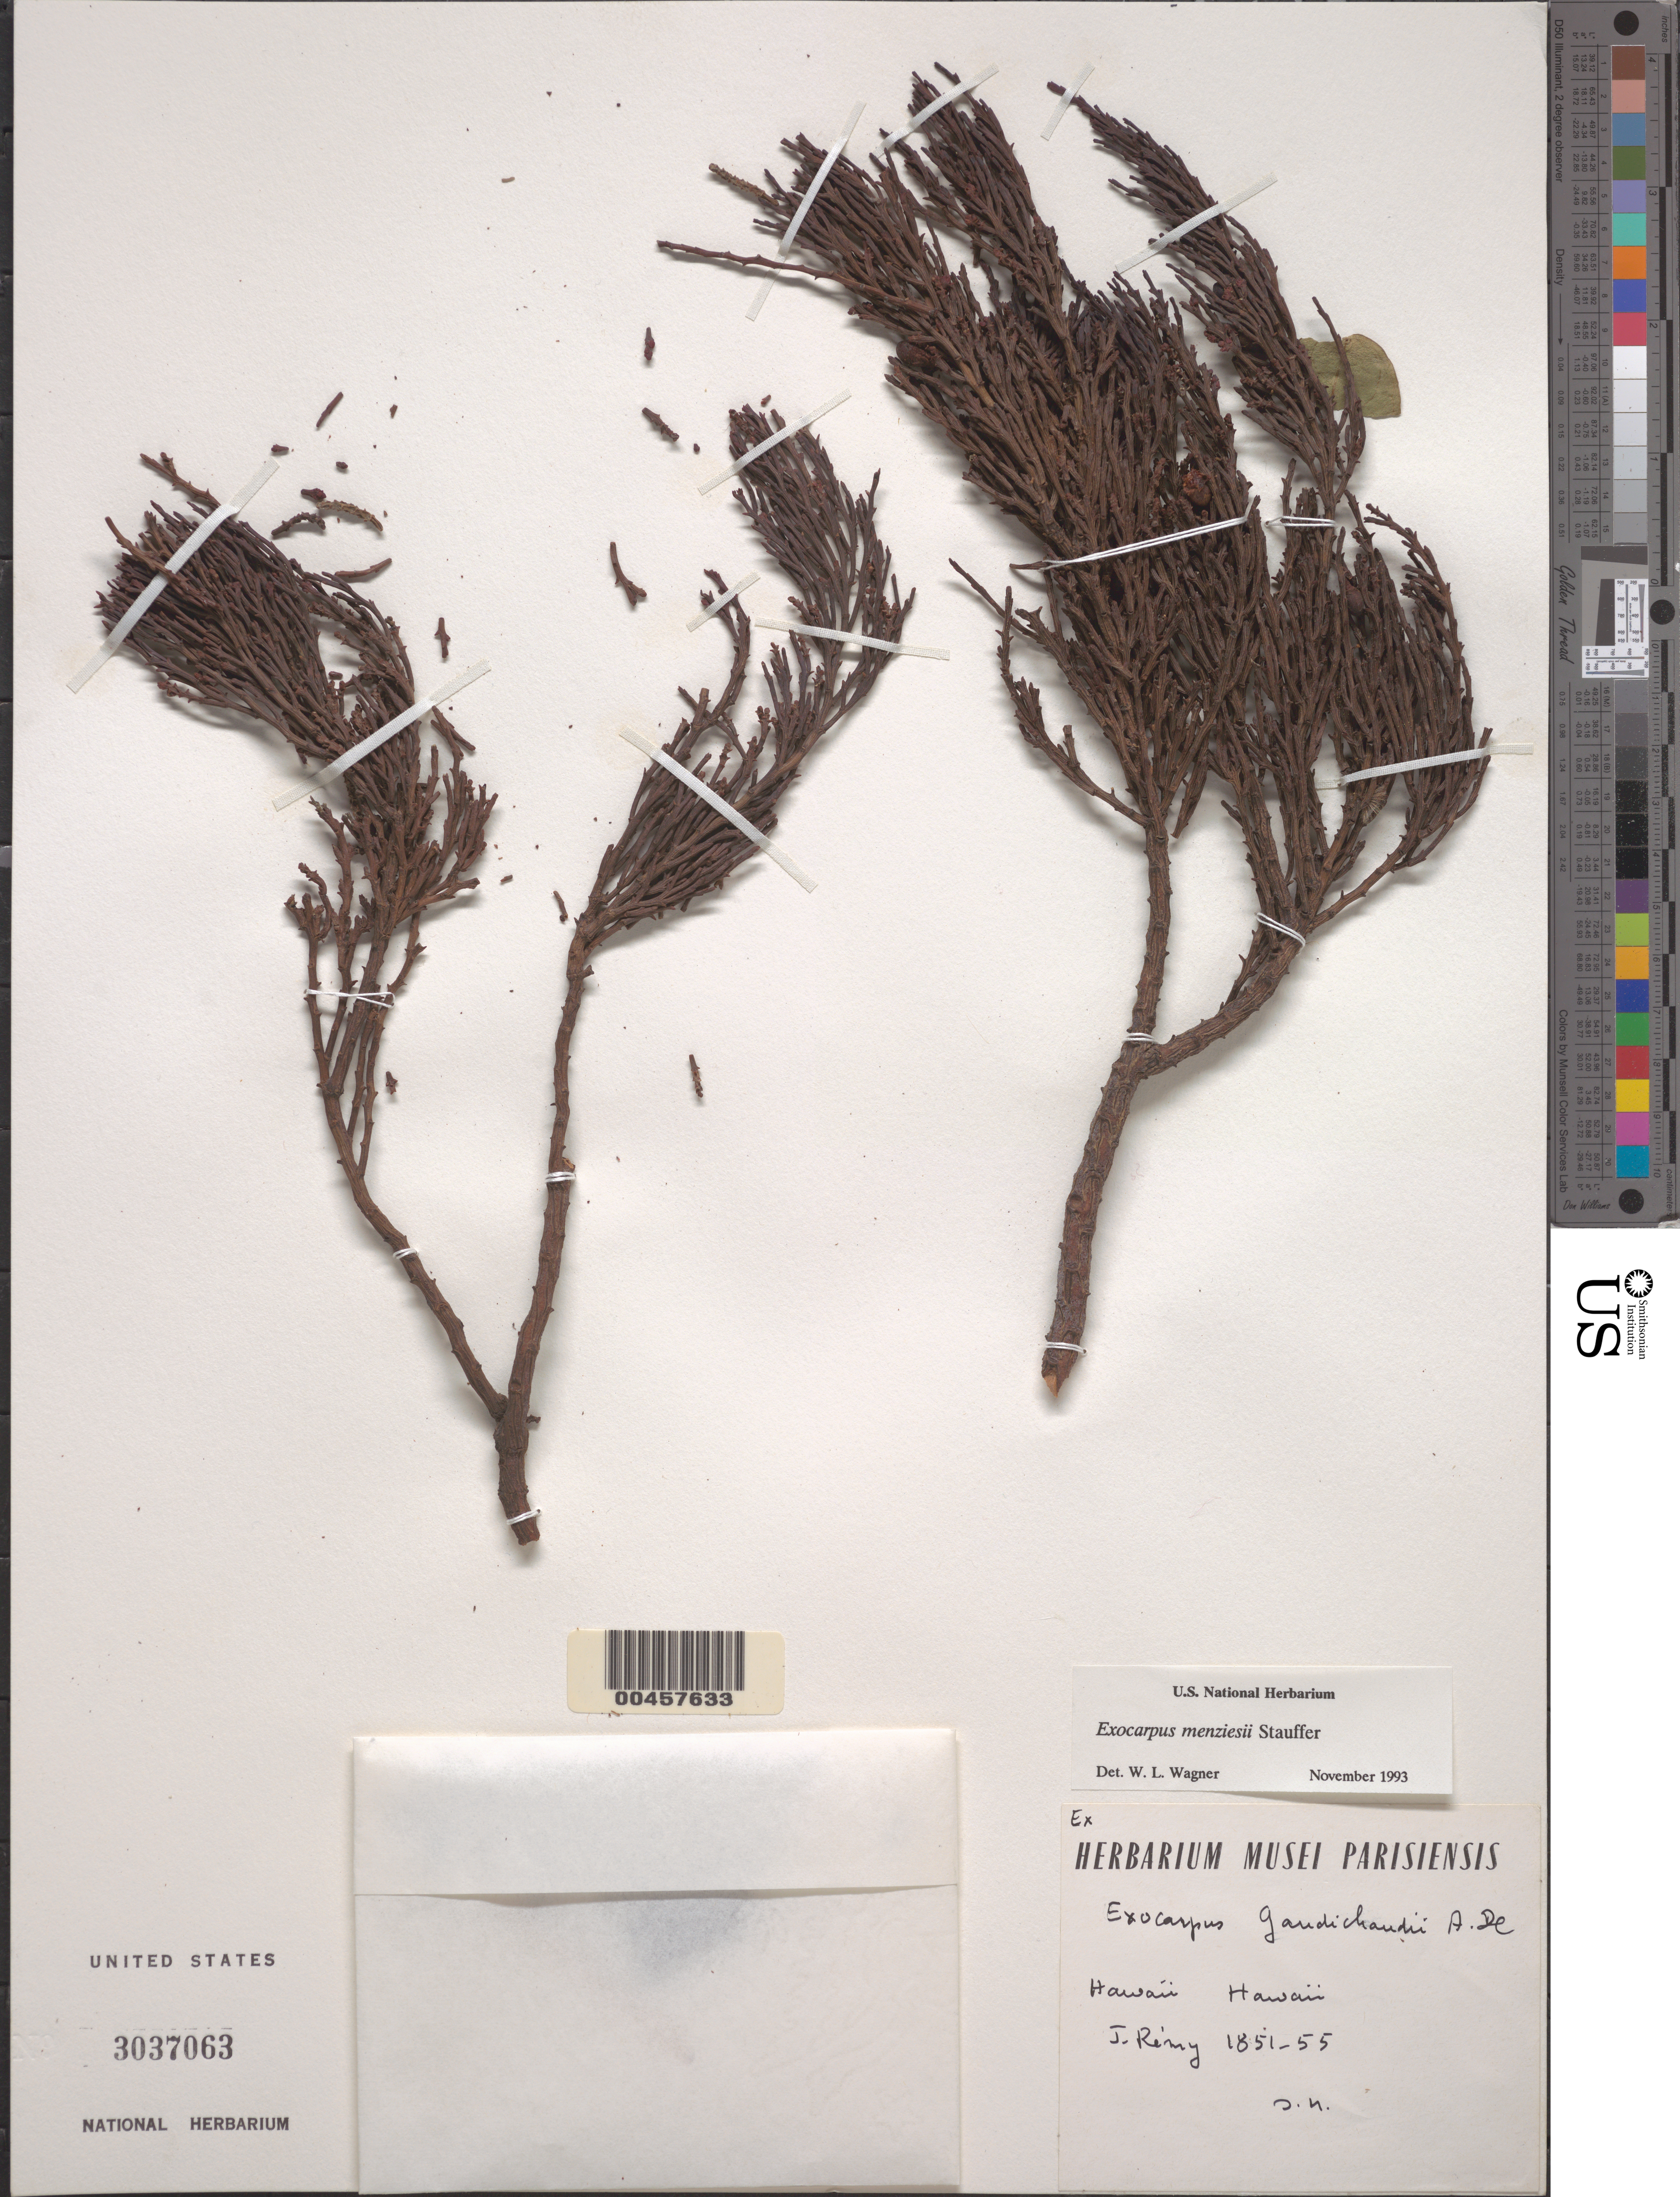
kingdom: Plantae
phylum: Tracheophyta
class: Magnoliopsida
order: Santalales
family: Santalaceae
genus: Exocarpos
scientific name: Exocarpos menziesii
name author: Stauffer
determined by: Wagner, W. L., (BOT), Smithsonian Institution - National Museum of Natural History (UNITED STATES)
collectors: E. J. Rémy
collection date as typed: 1851 to 1855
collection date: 1851/1855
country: United States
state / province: Hawaii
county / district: Hawaii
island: Hawaii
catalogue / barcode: US 3037063